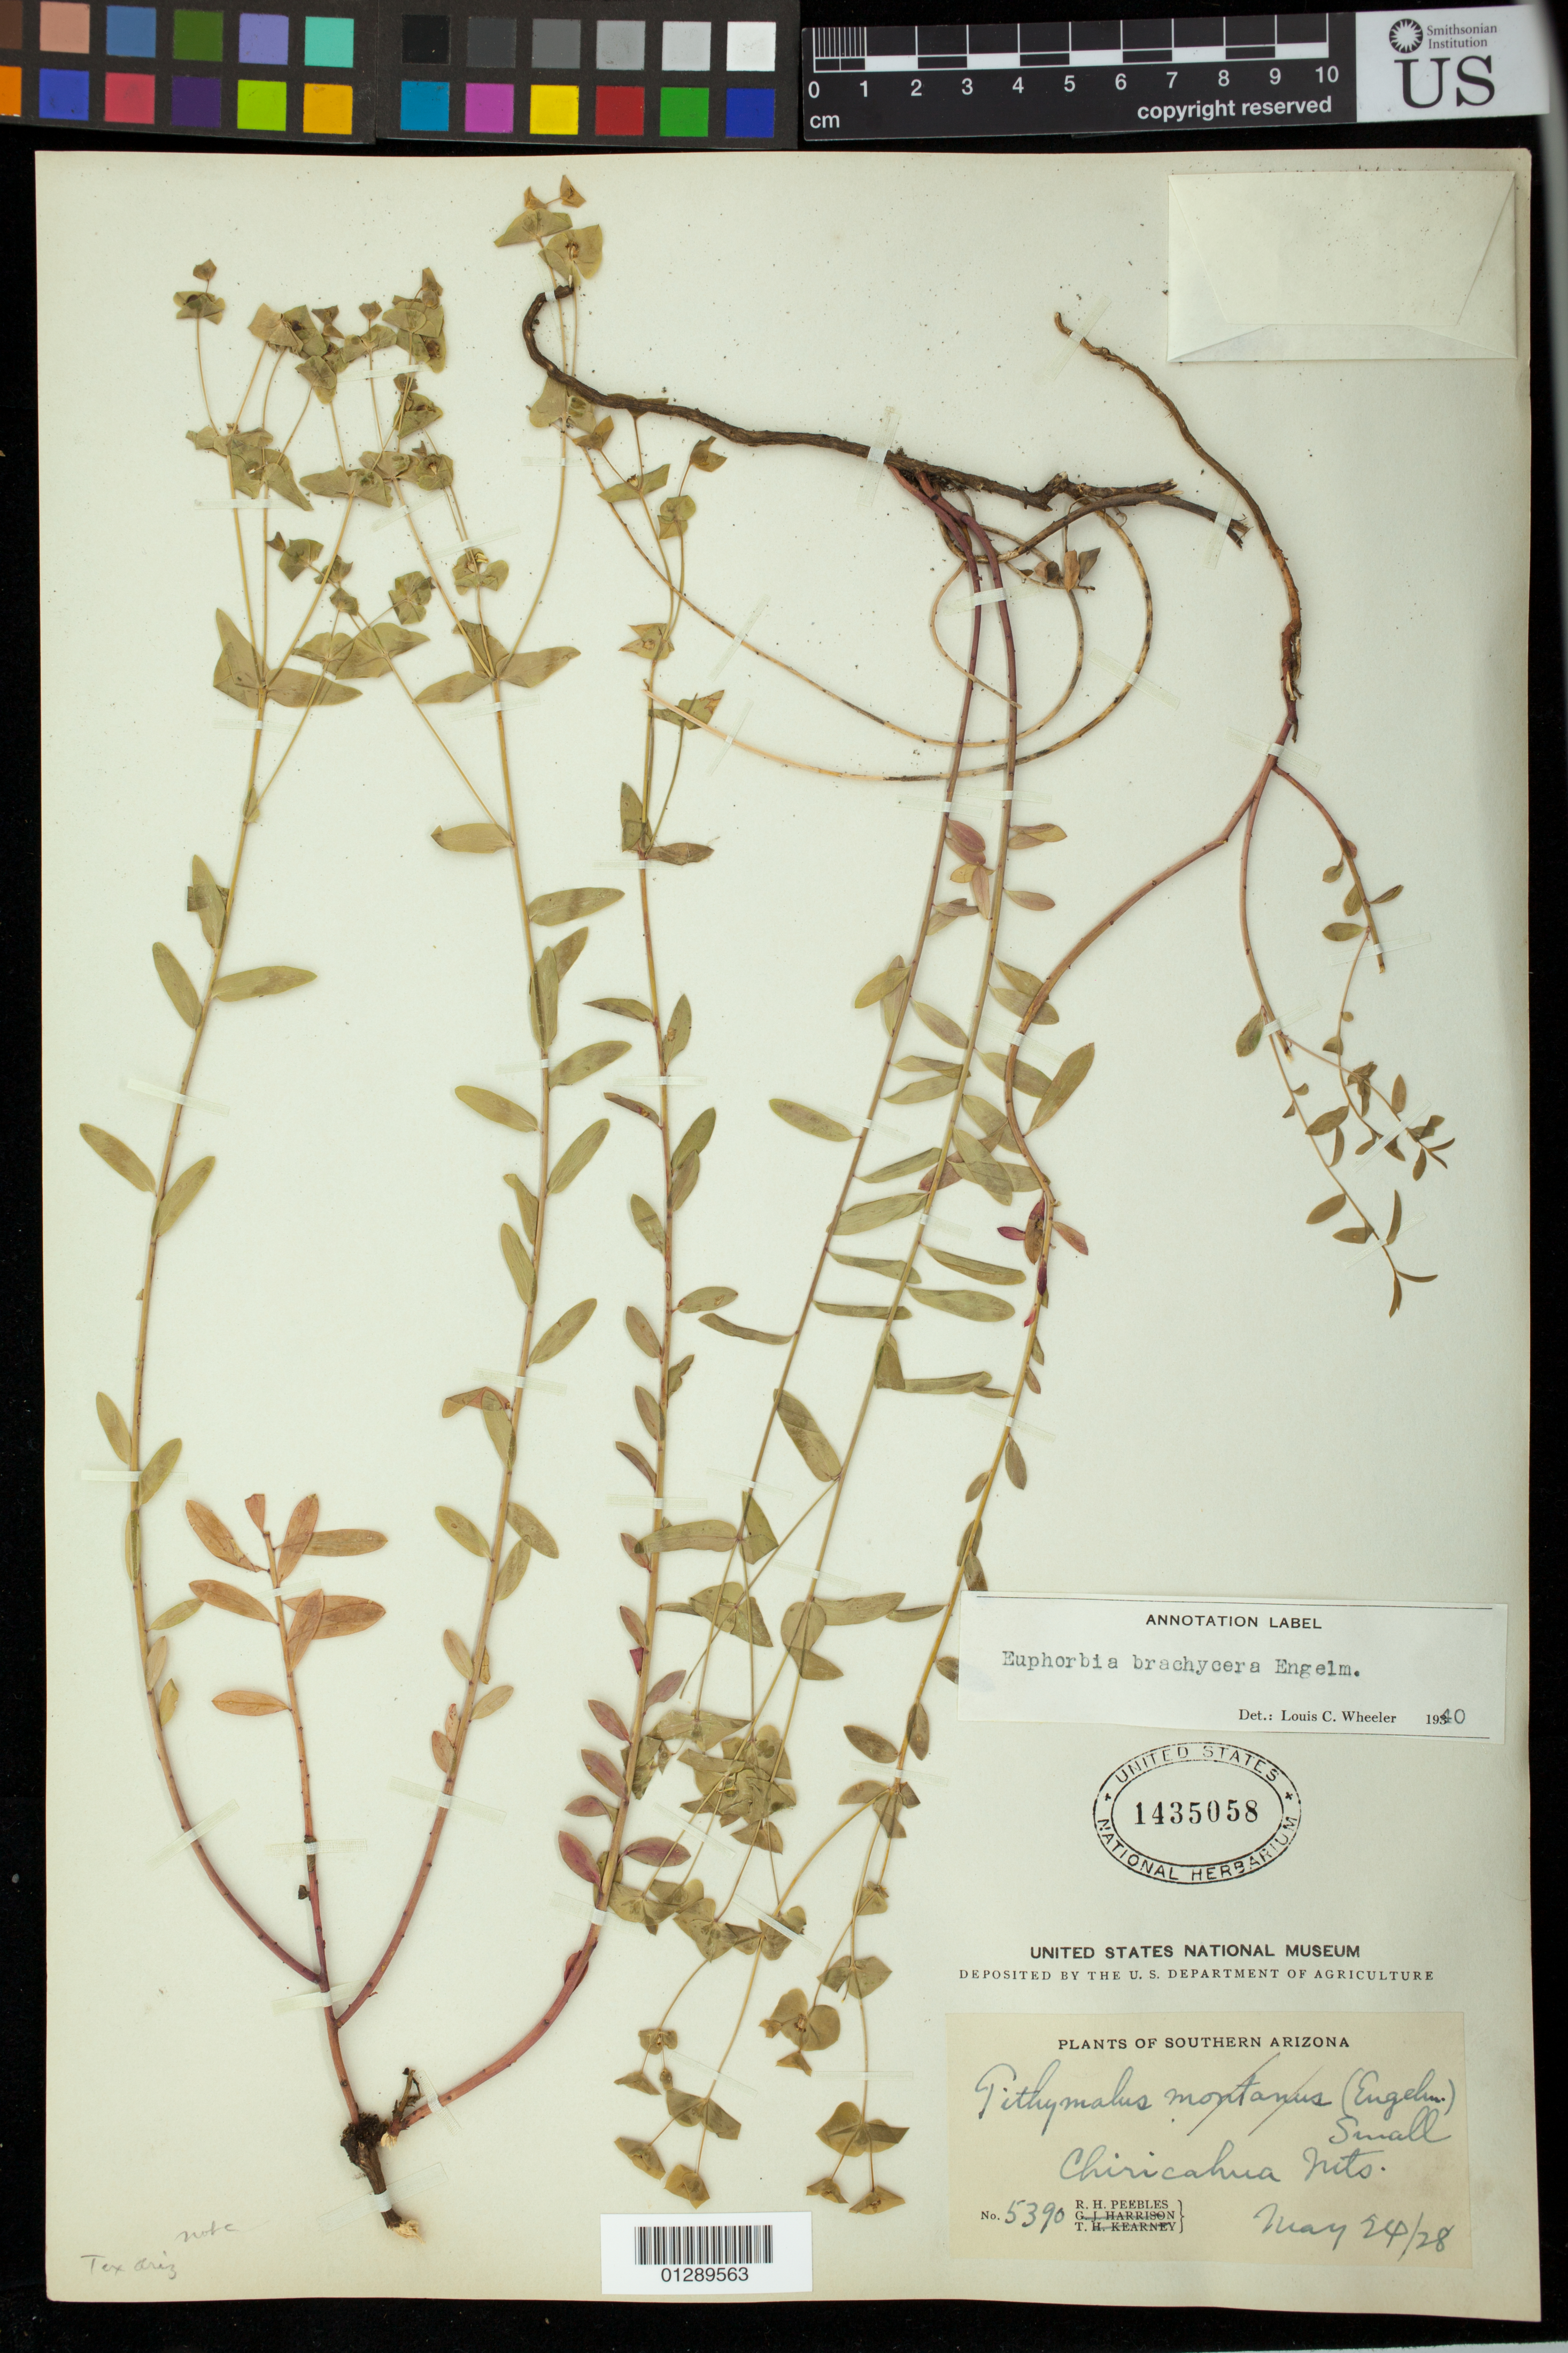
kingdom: Plantae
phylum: Tracheophyta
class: Magnoliopsida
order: Malpighiales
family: Euphorbiaceae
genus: Euphorbia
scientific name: Euphorbia brachycera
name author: Engelm. in Emory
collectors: R. H. Peebles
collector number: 5390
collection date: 1928-05-24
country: United States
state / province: Arizona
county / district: Cochise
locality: Chiricahua Mts.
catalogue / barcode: US 1435058